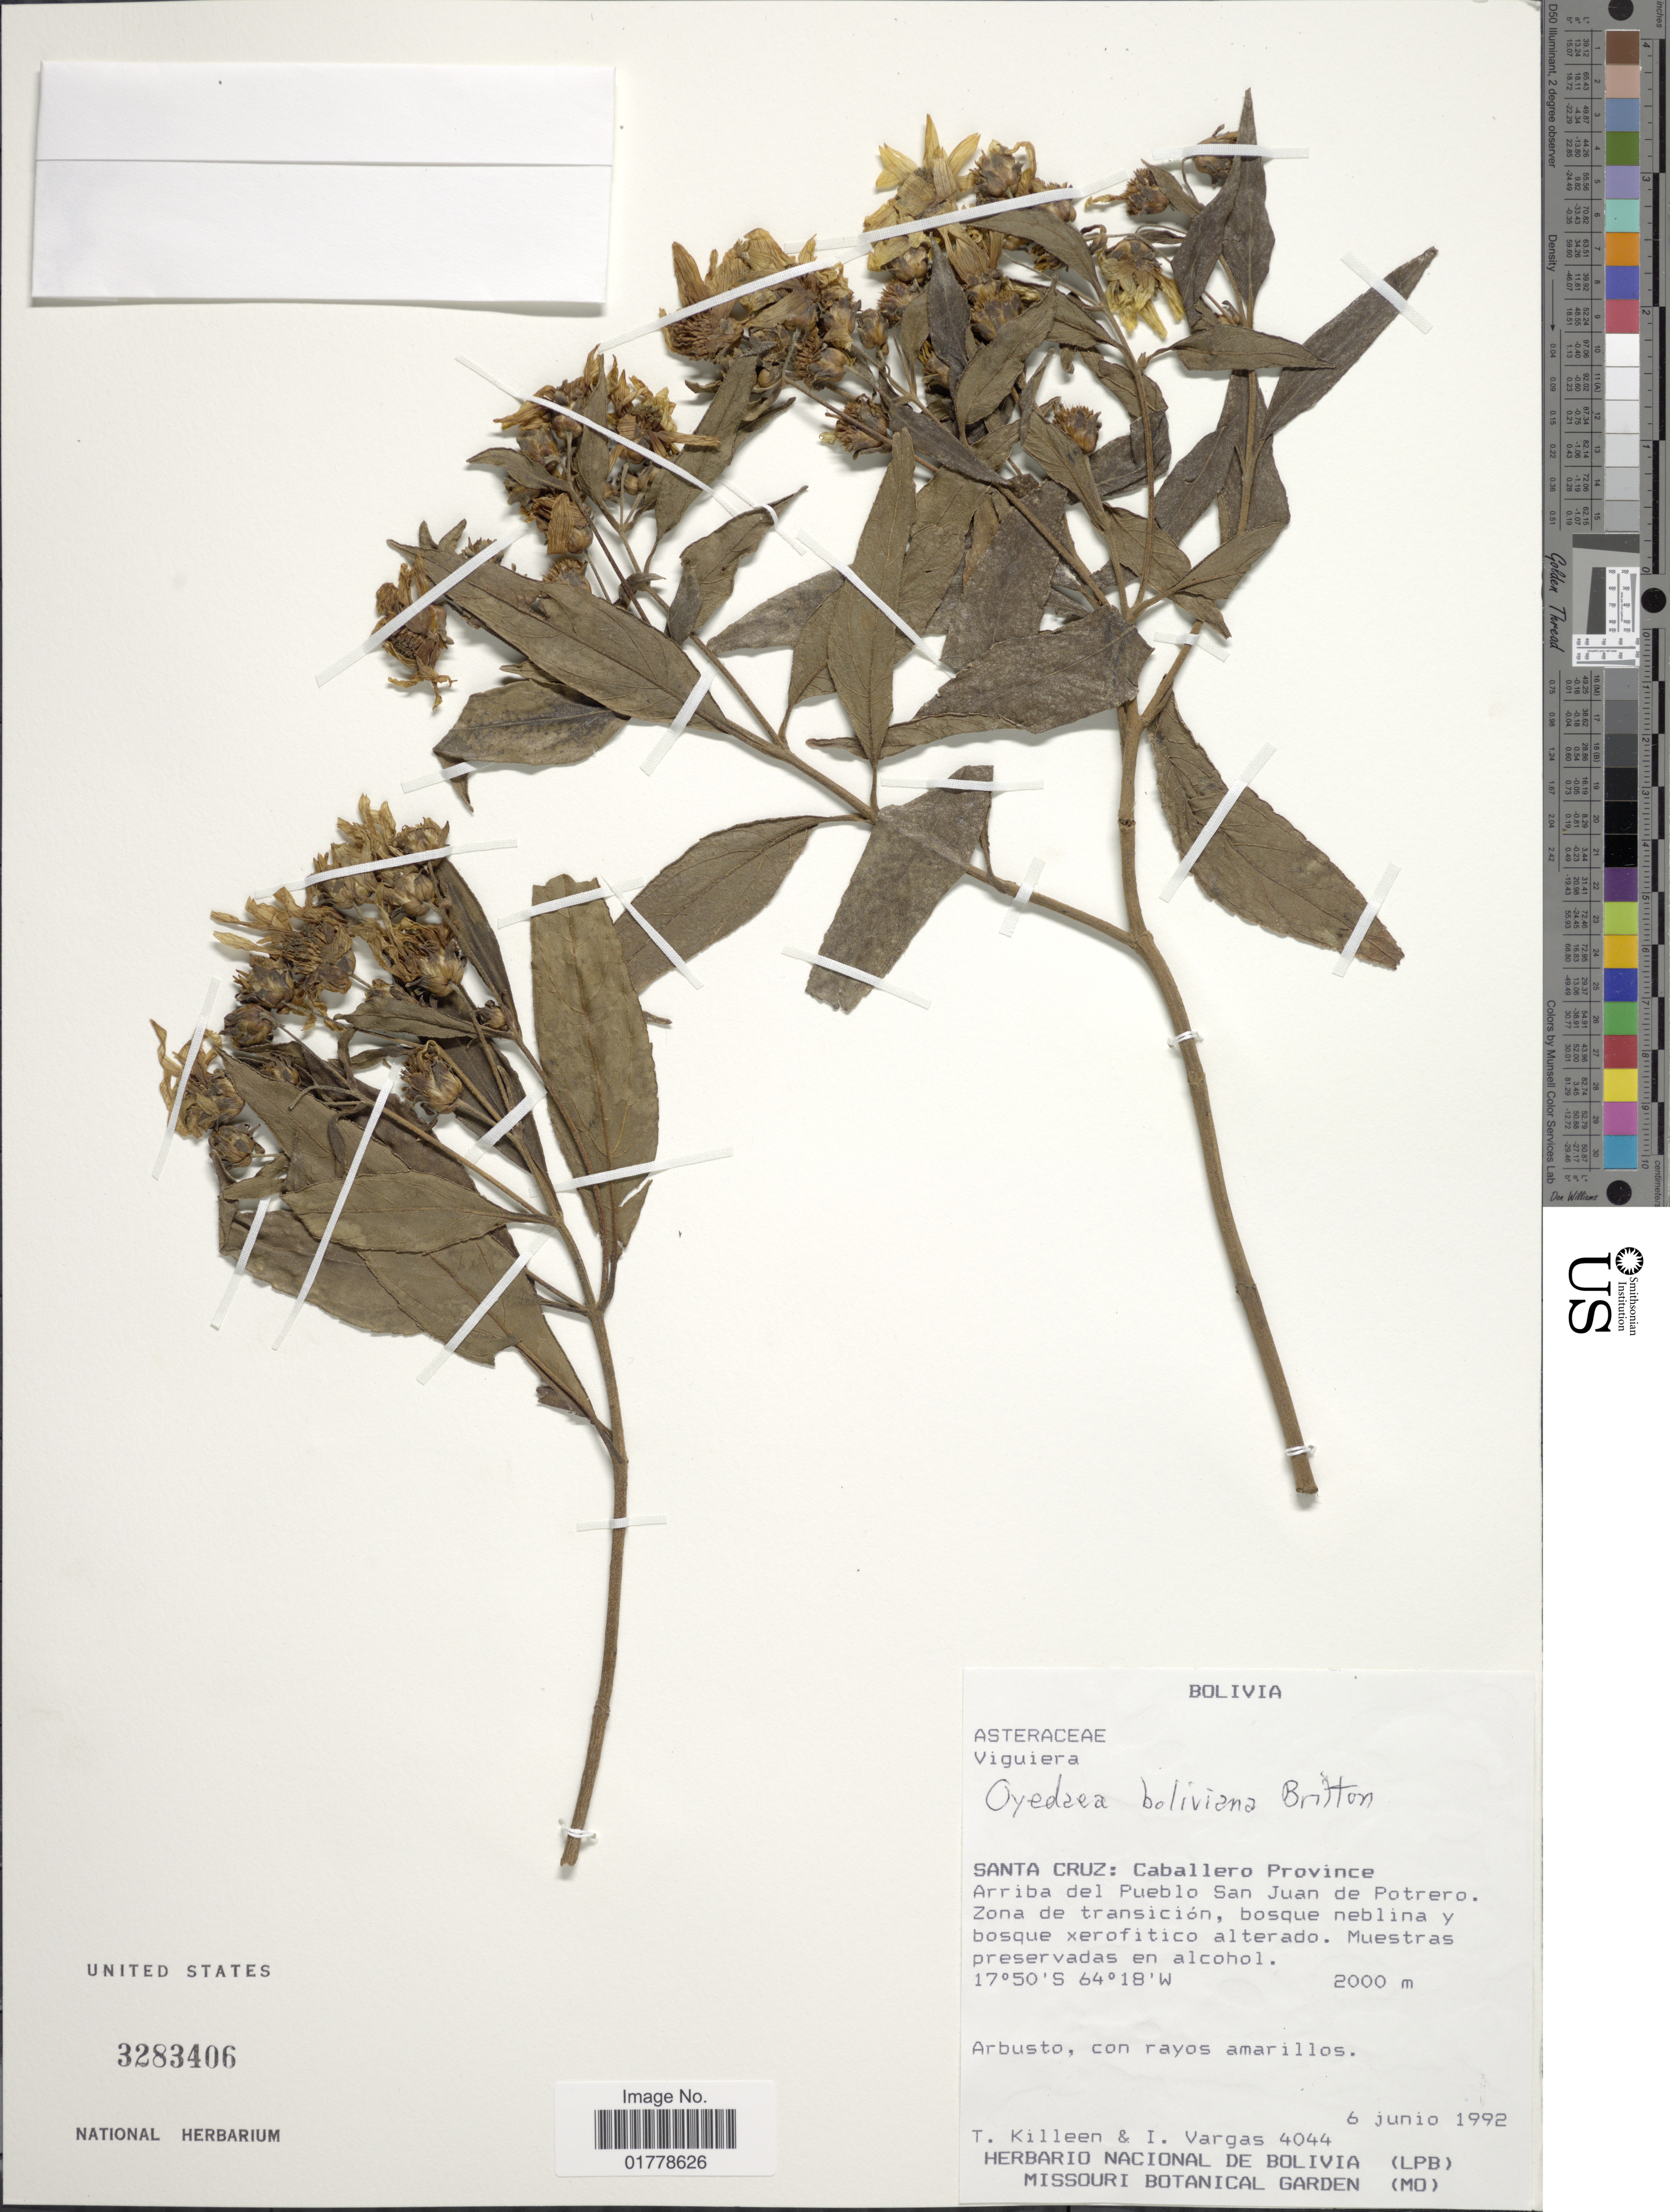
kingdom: Plantae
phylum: Tracheophyta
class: Magnoliopsida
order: Asterales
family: Asteraceae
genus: Oyedaea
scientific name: Oyedaea boliviana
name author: Britton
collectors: T. J. Killeen & I. Vargas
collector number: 4044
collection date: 1992-06-06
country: Bolivia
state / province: Santa Cruz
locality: Santa Cruz: Caballero Province. Arriba del Pueblo San Juan de Potrero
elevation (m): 2000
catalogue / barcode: US 3283406